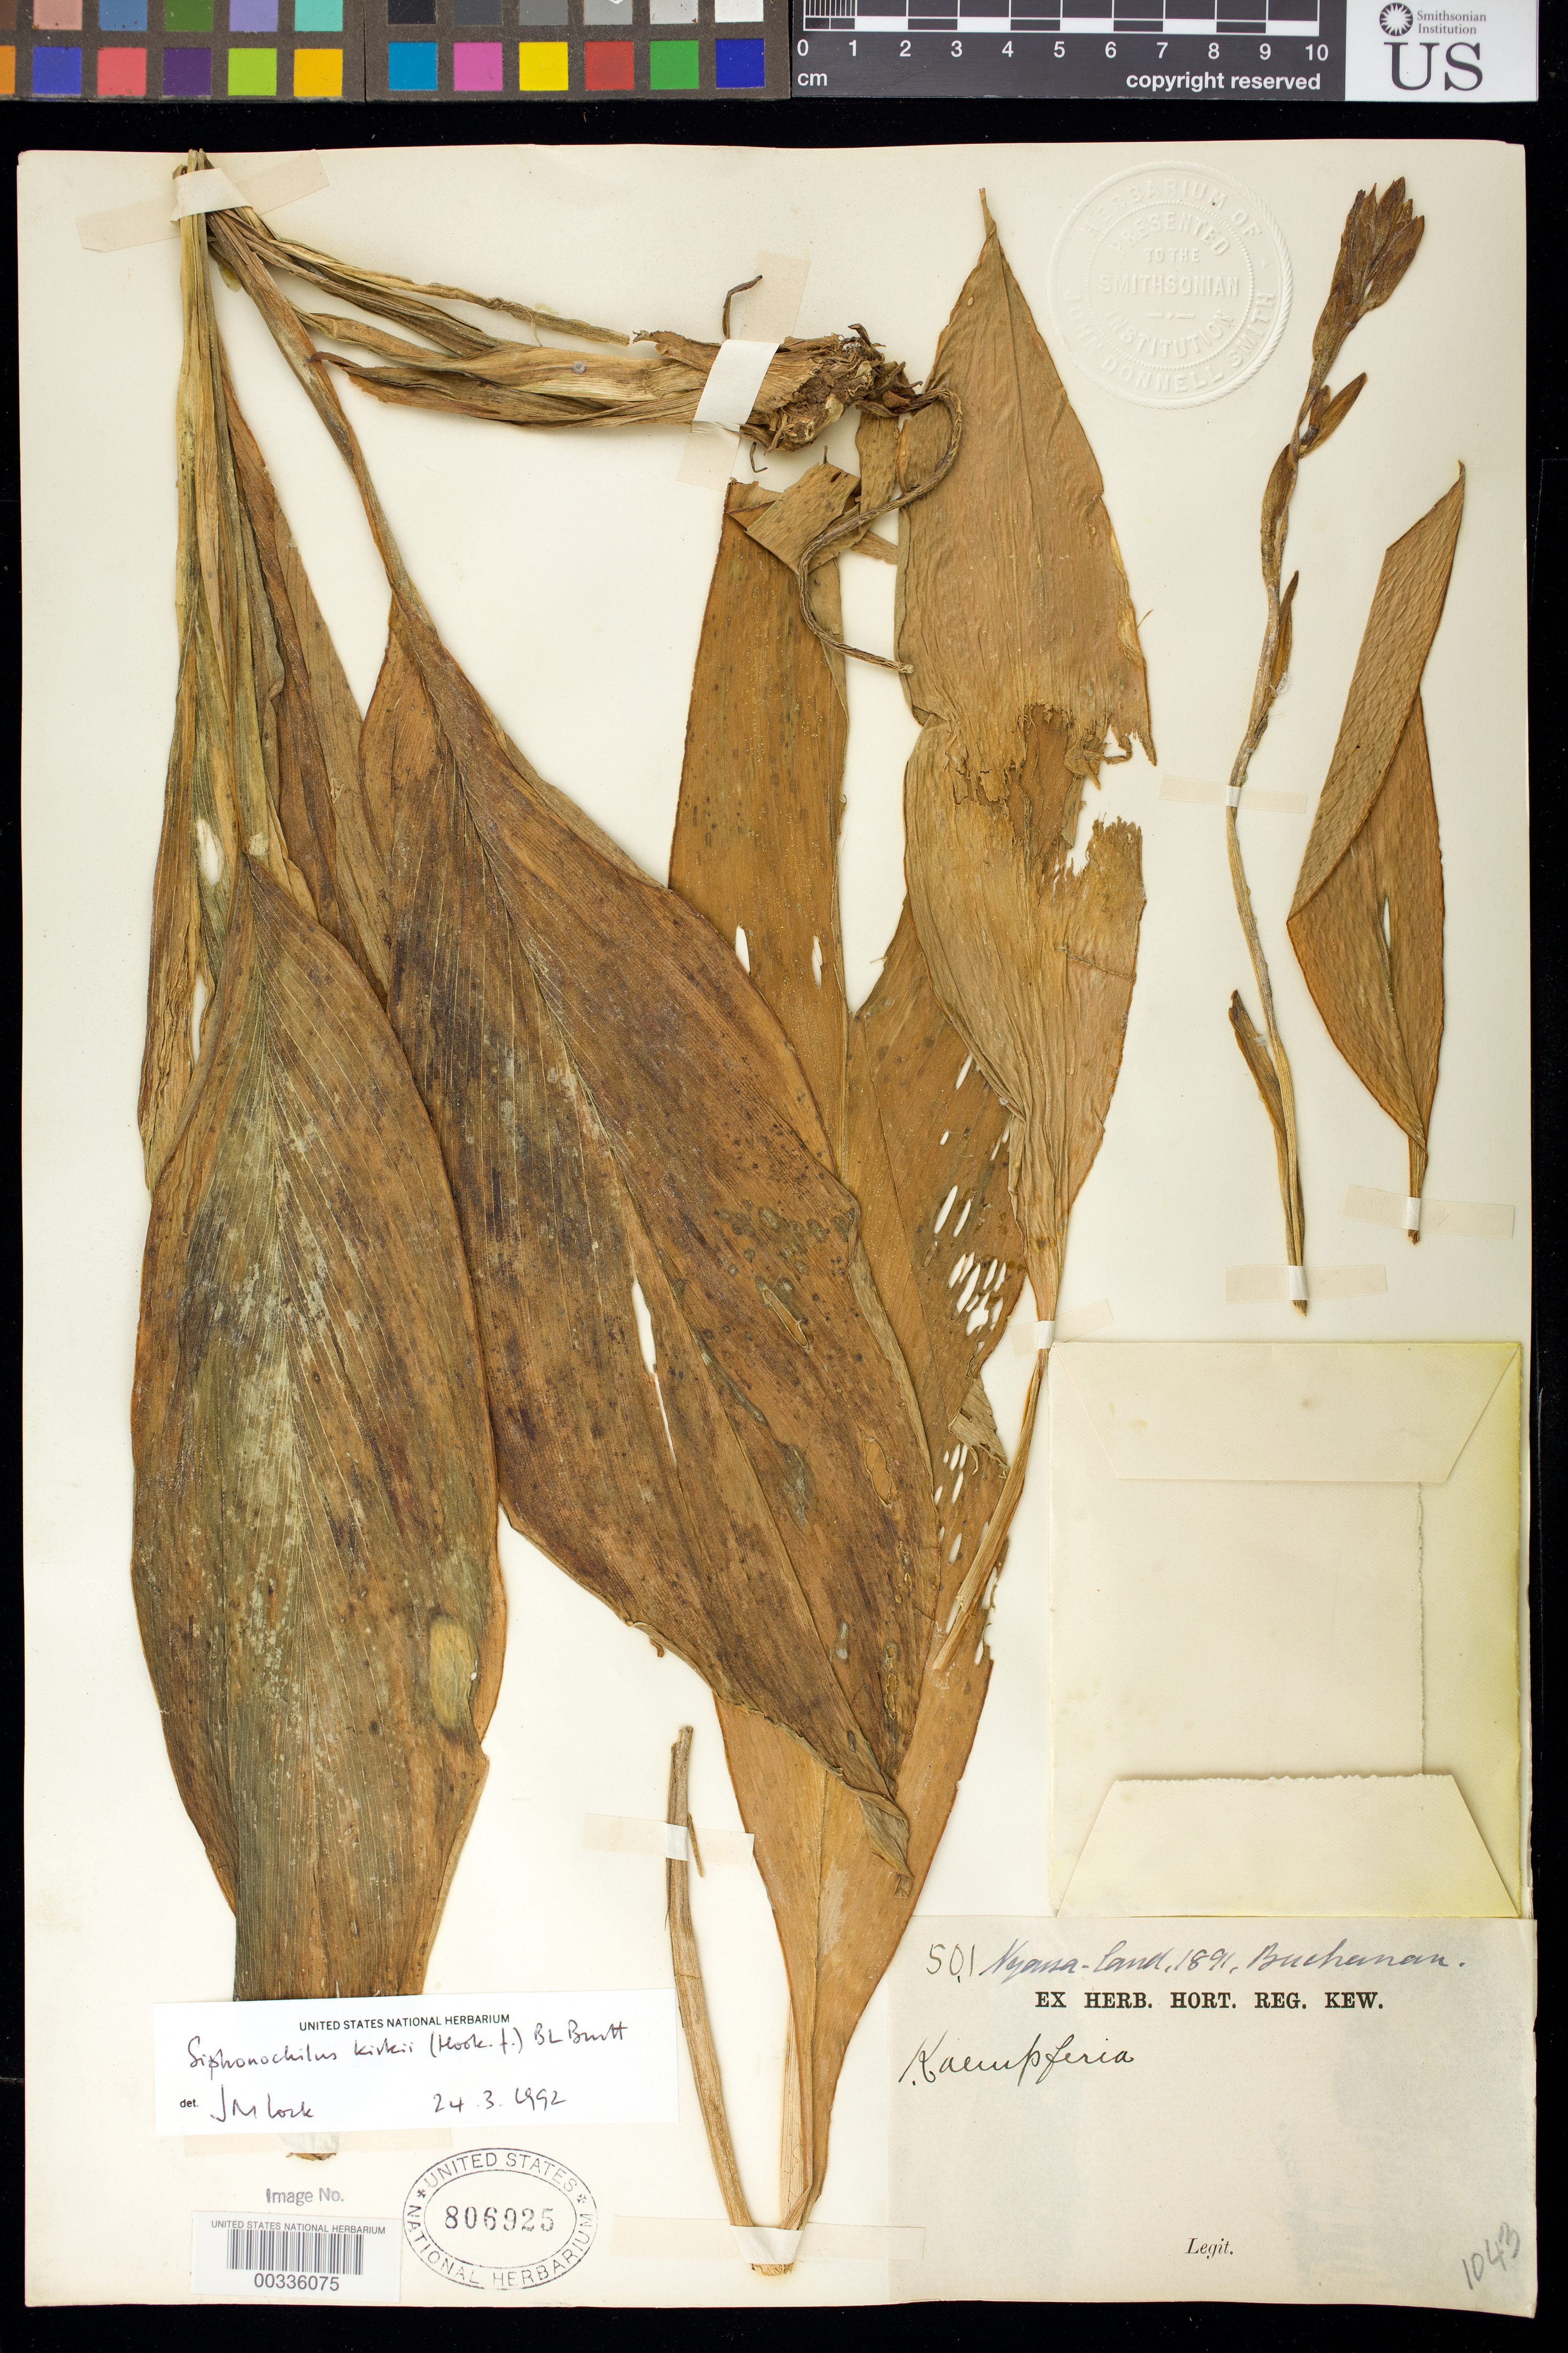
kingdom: Plantae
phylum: Tracheophyta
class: Liliopsida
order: Zingiberales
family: Zingiberaceae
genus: Siphonochilus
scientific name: Siphonochilus kirkii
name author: (Hook. f.) B.L. Burtt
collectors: J. Buchanan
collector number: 501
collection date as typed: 1891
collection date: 1891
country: Malawi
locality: Nyassa-land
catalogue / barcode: US 806925